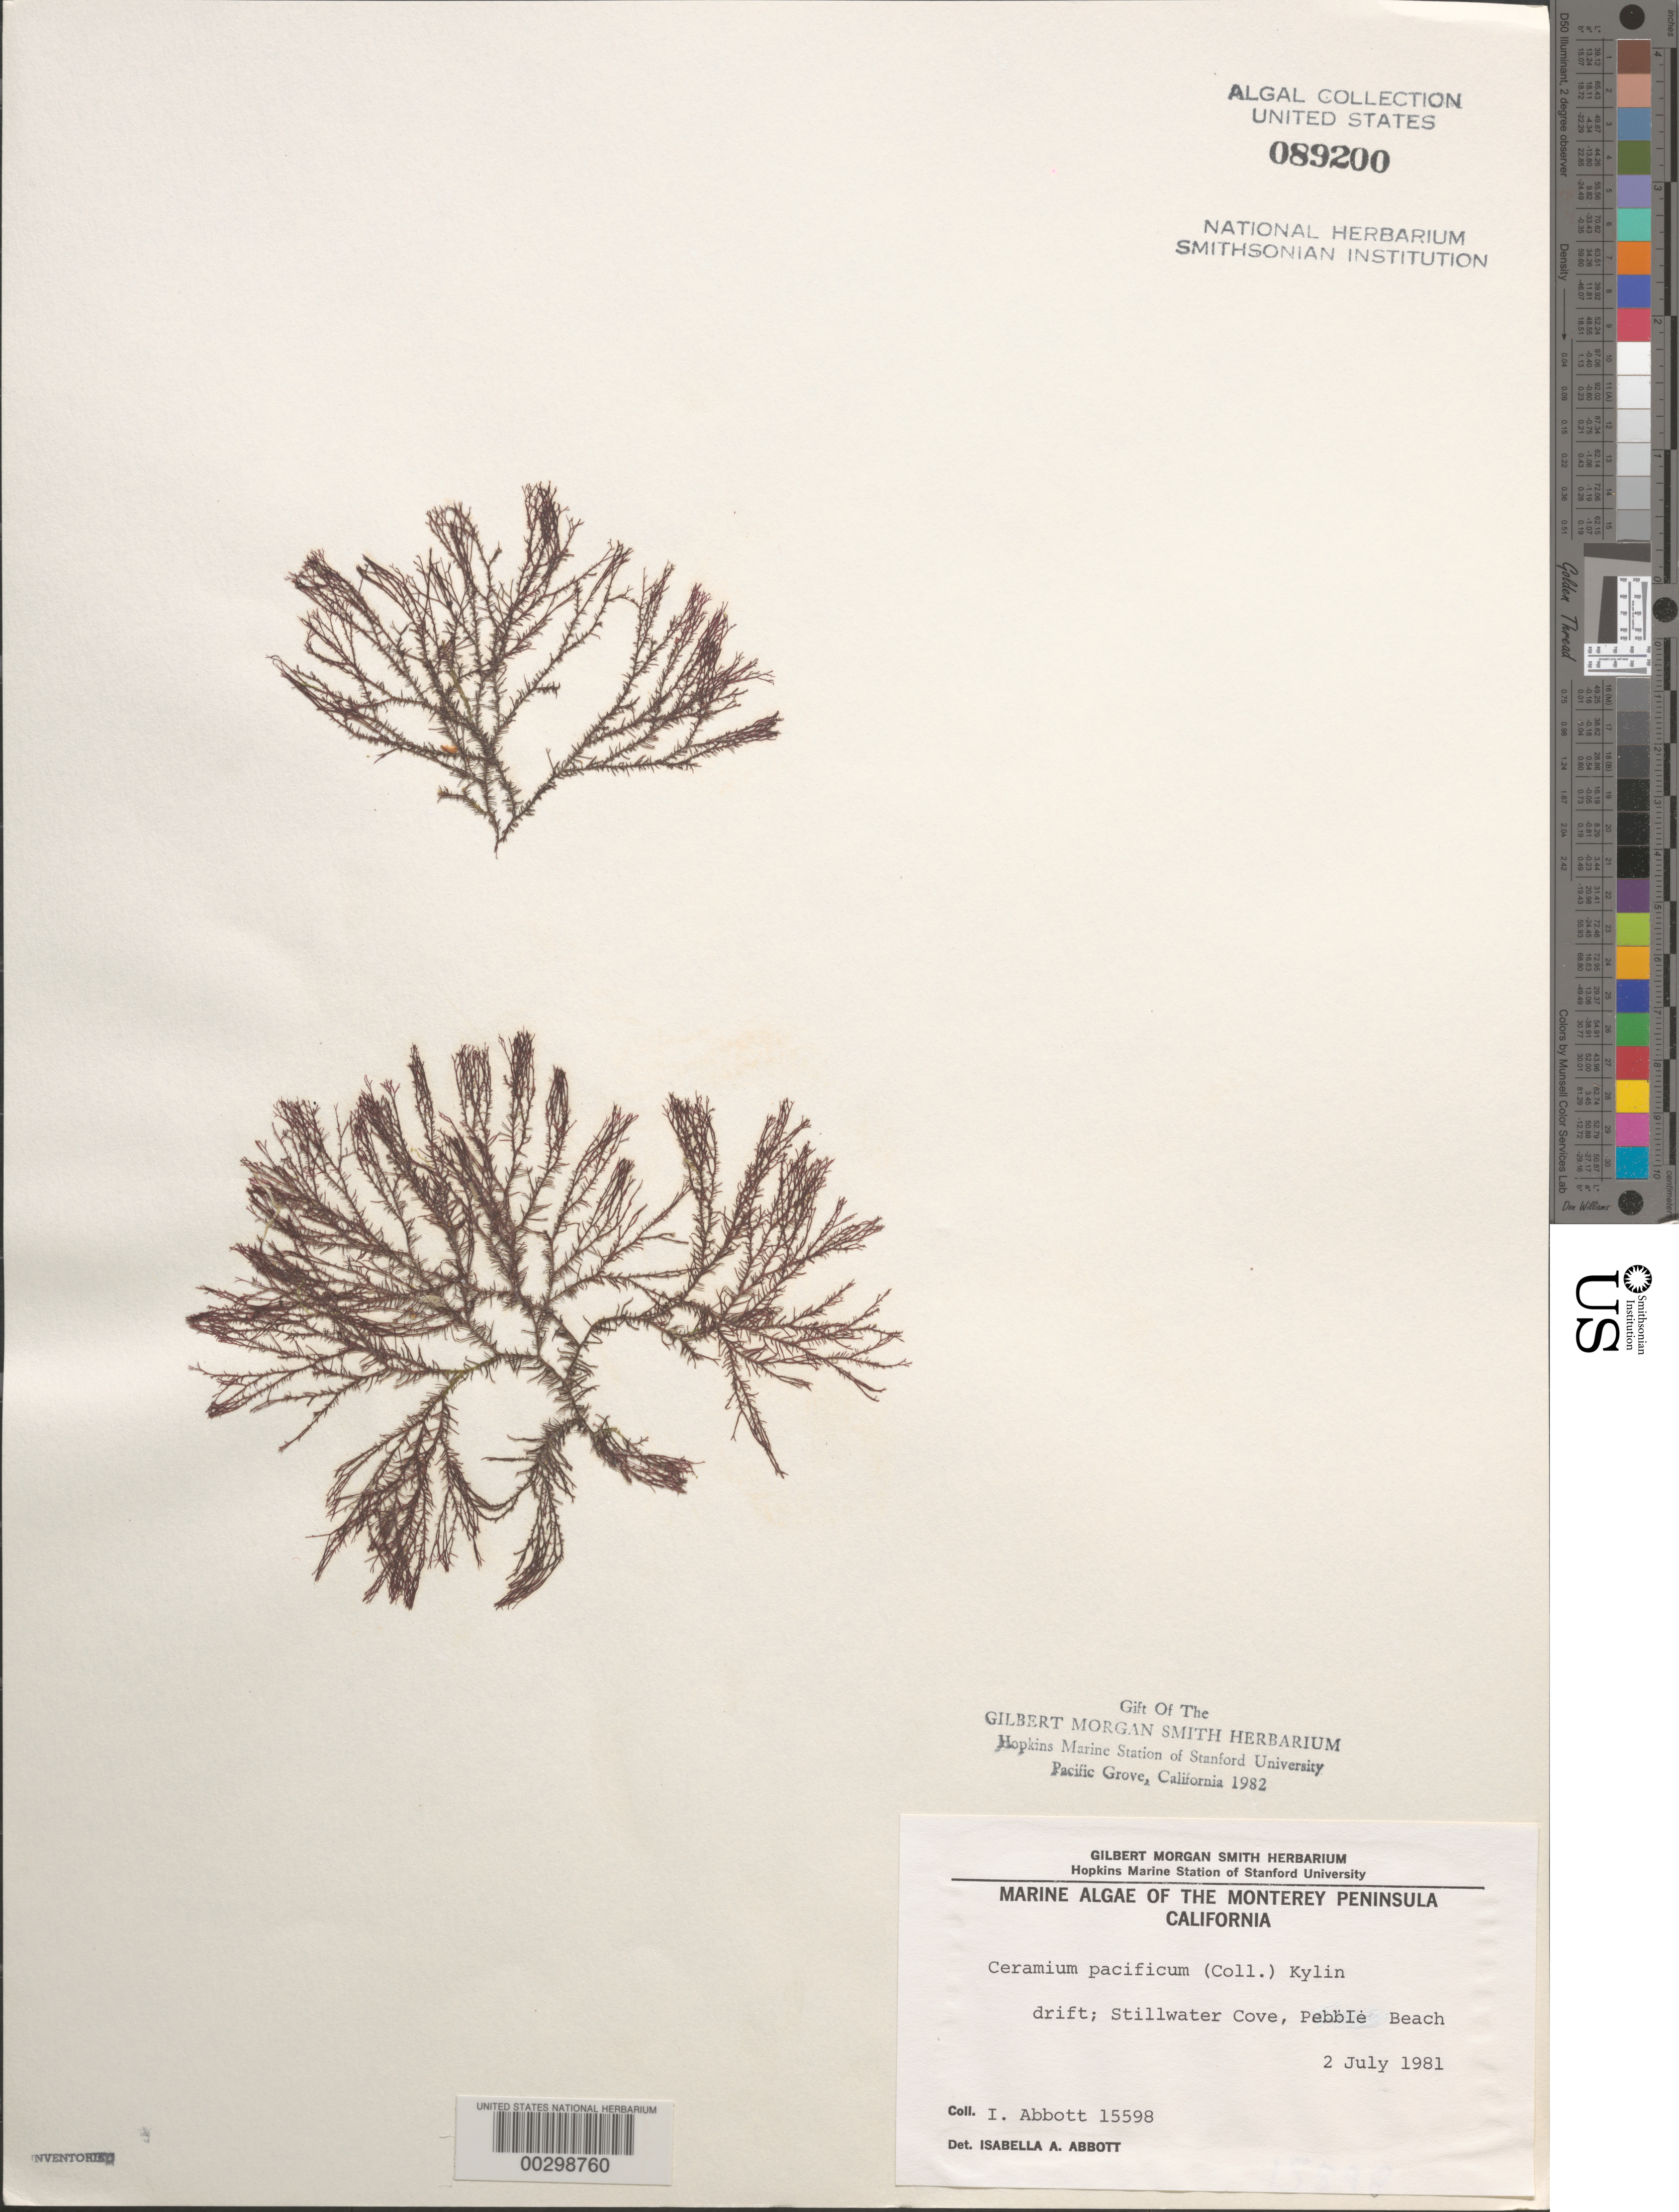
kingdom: Plantae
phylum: Rhodophyta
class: Florideophyceae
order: Ceramiales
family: Ceramiaceae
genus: Ceramium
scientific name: Ceramium pacificum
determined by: Abbott, Isabella A.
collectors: I. A. Abbott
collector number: IAA 15598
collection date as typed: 02 Jul 1981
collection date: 1981-07-02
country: United States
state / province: California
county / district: Monterey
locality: Stillwater Cove, Pebble Beach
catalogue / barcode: US 89200